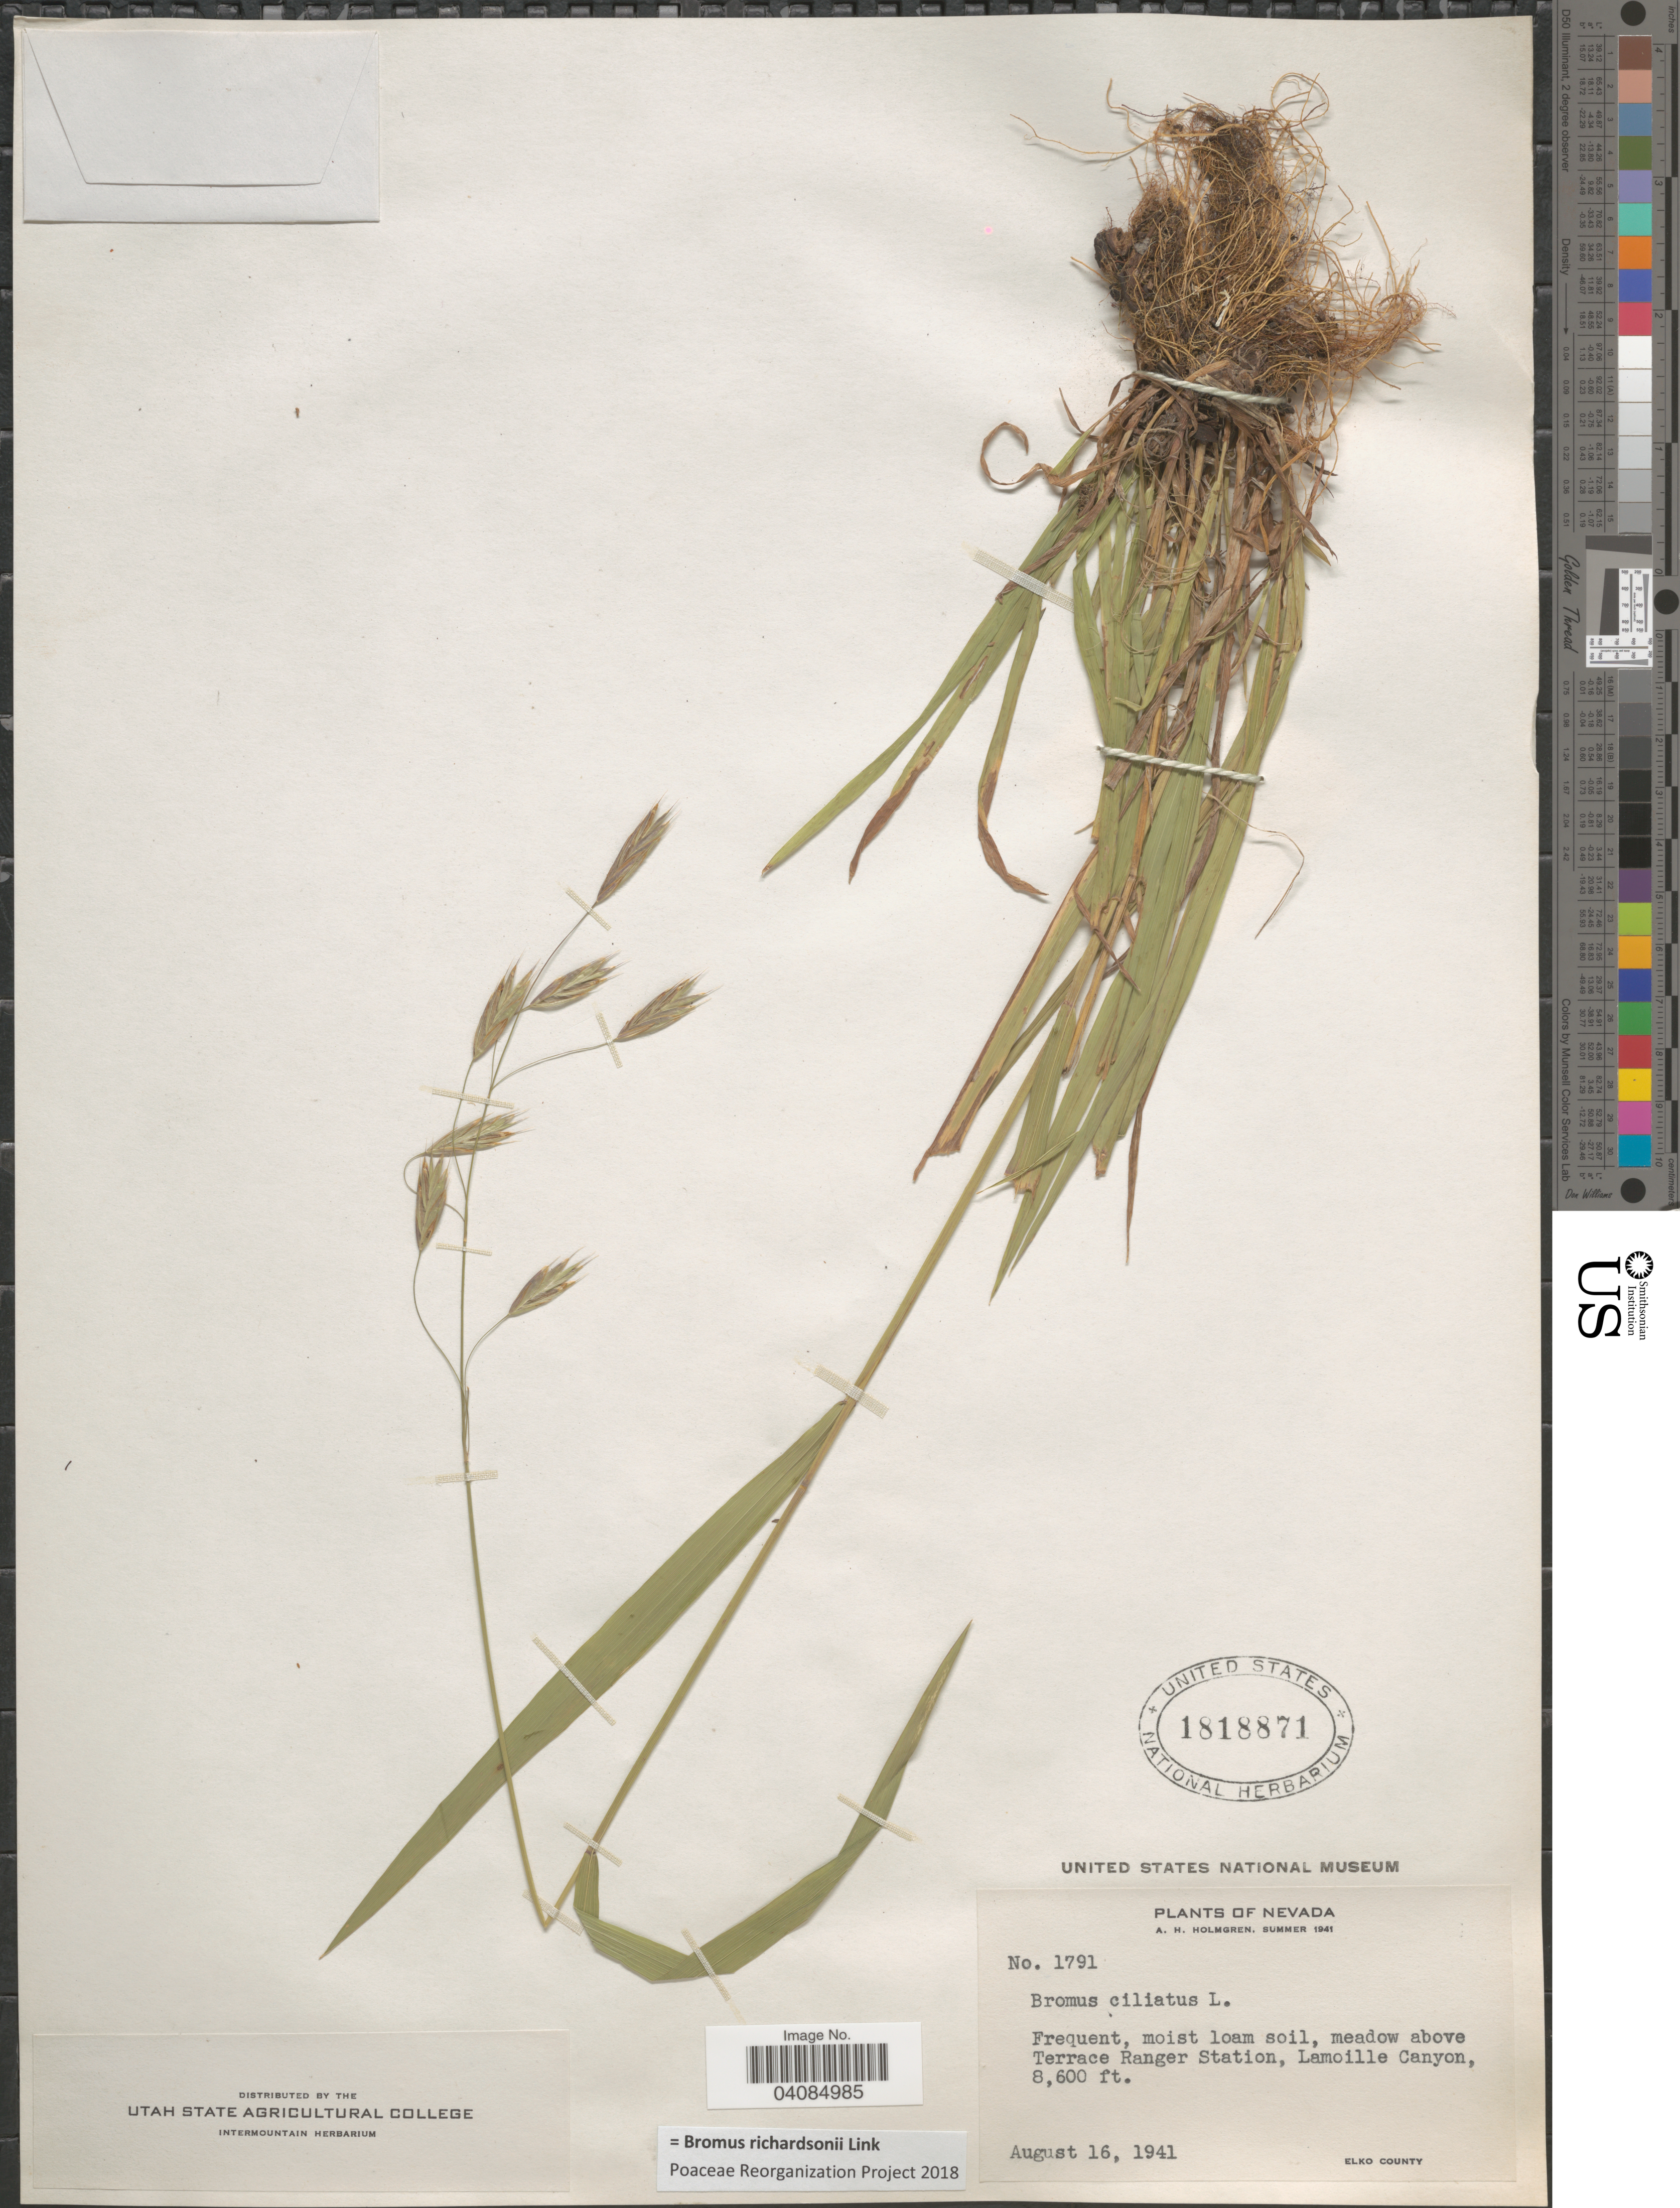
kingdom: Plantae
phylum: Tracheophyta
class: Liliopsida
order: Poales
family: Poaceae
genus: Bromus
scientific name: Bromus racemosus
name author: L.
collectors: A. H. Holmgren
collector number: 1791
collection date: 1941-08-16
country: United States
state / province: Nevada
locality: Frequent, moist loam soil, meadow above Terrace Ranger Station, Lamoille Canyon.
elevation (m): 2621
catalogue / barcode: US 1818871